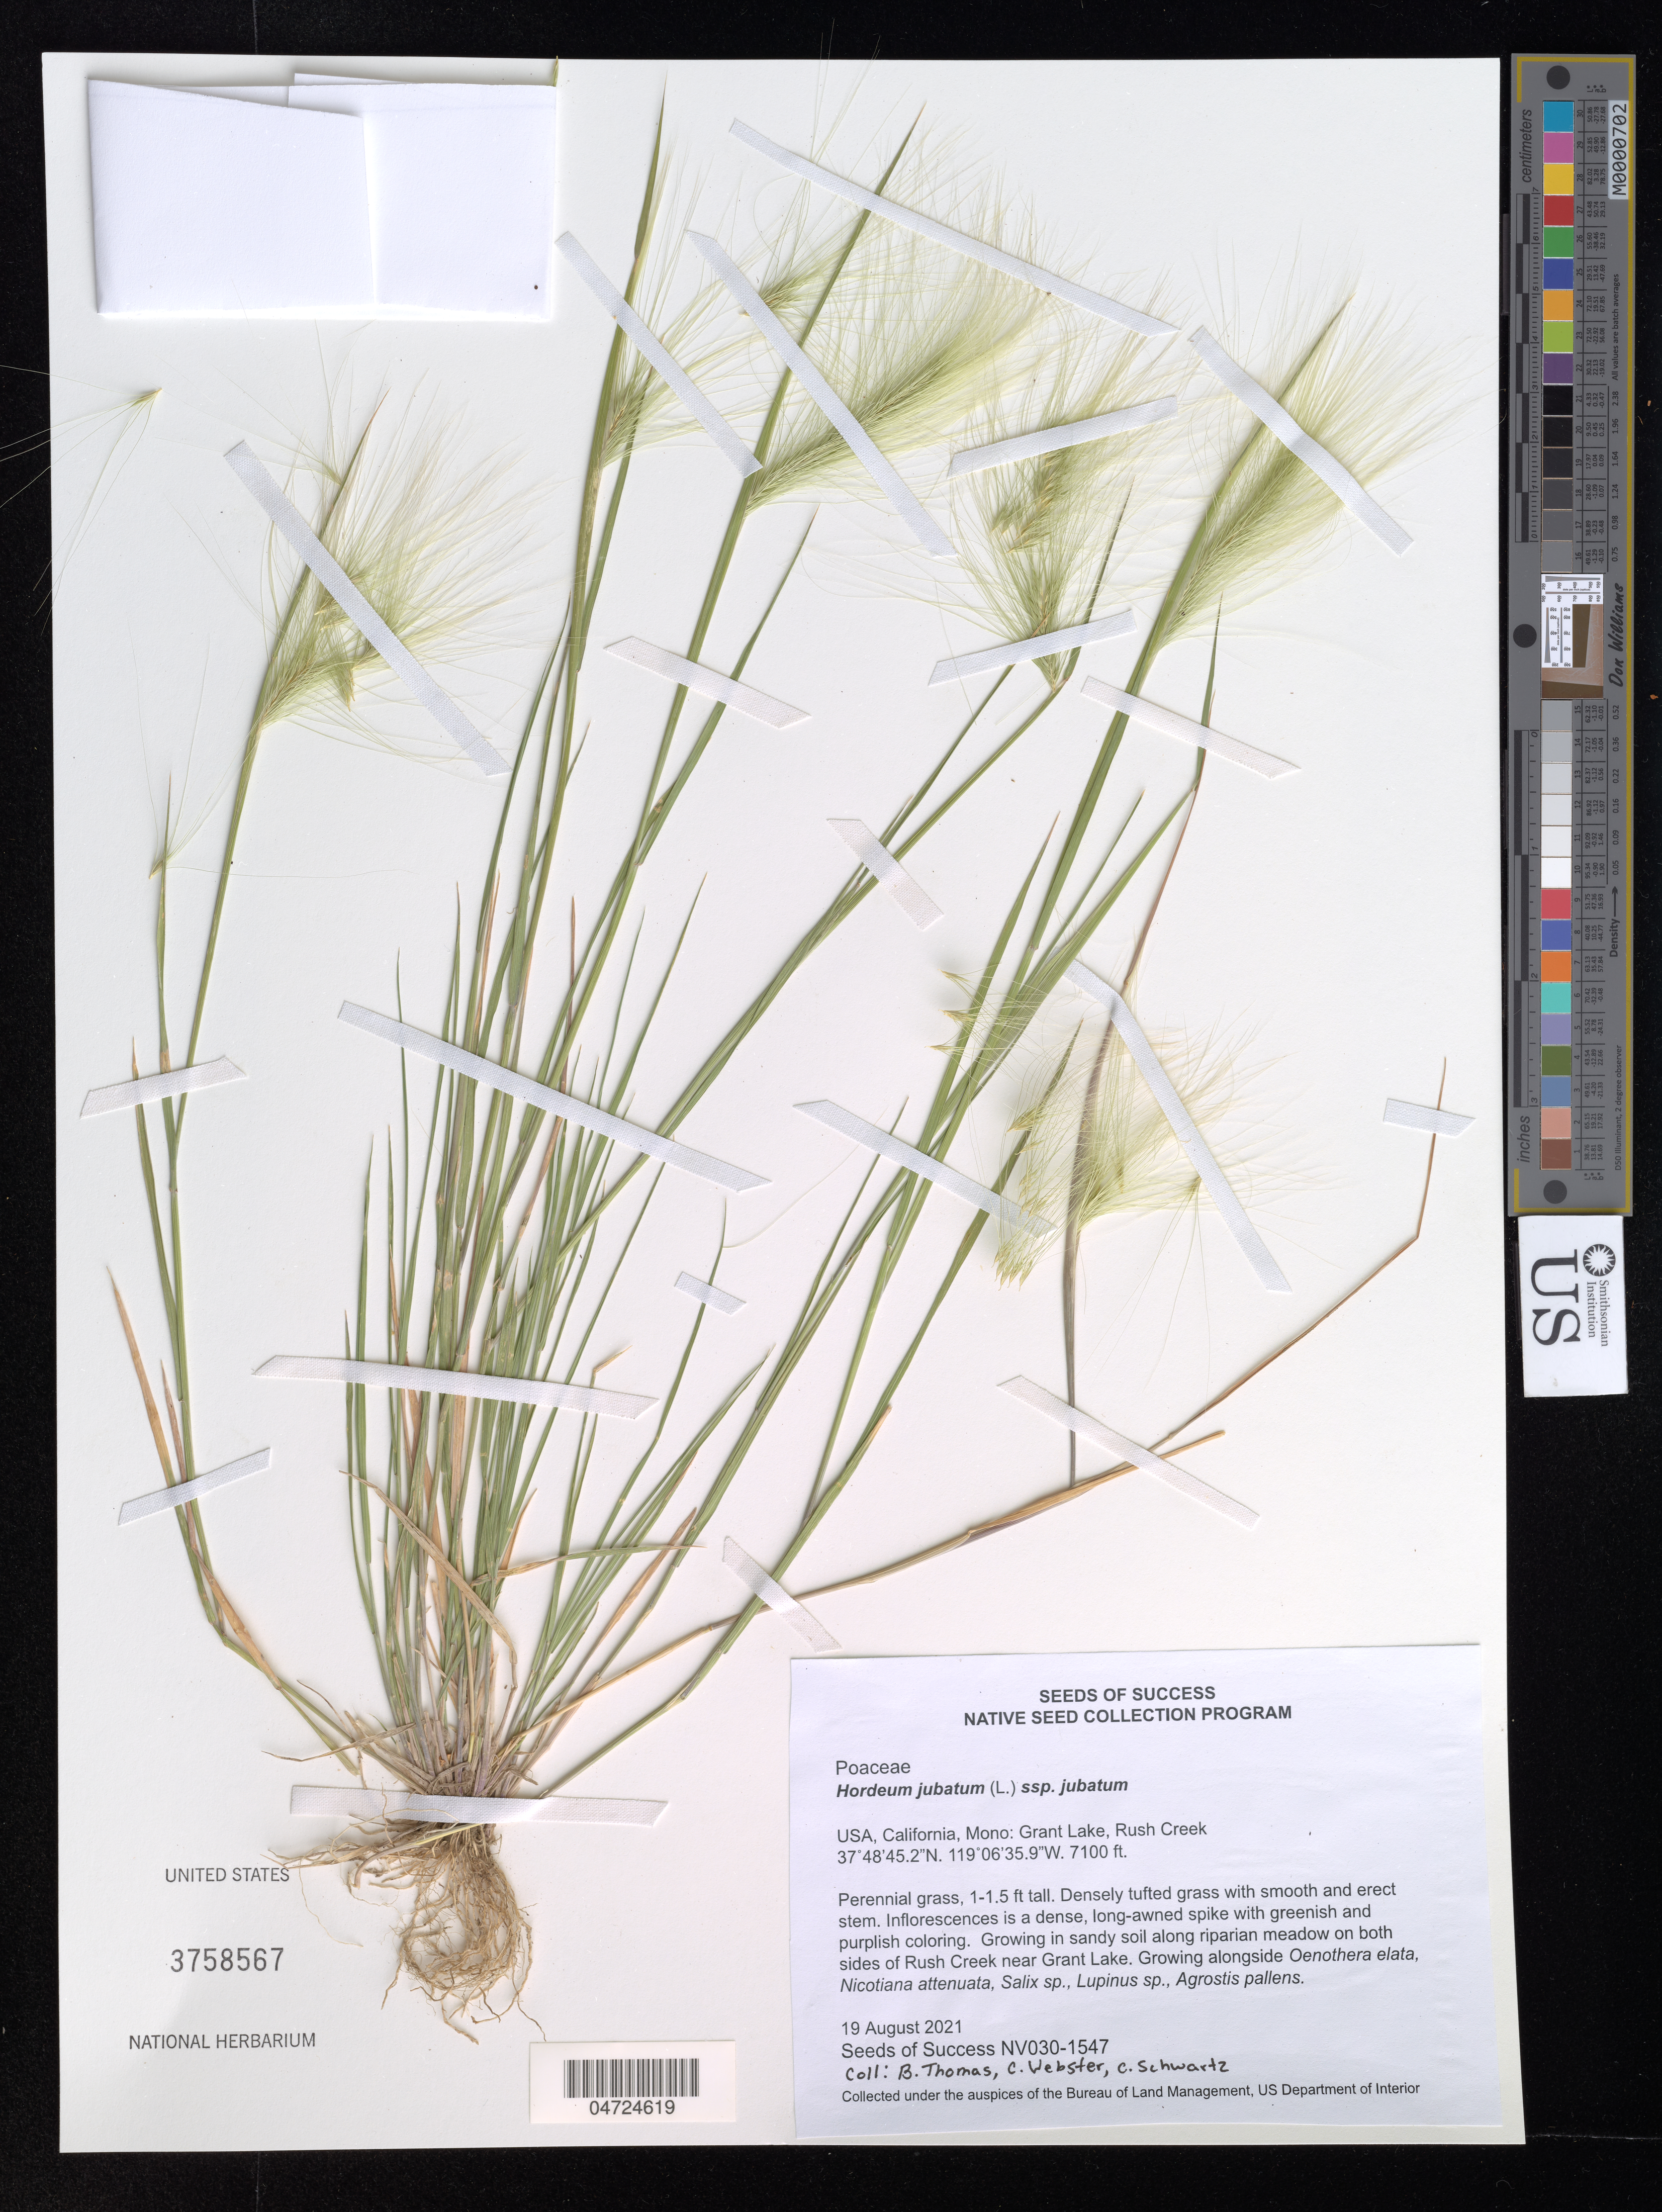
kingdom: Plantae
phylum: Tracheophyta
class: Liliopsida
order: Poales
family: Poaceae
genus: Hordeum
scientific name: Hordeum jubatum subsp. jubatum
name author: L.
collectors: B. Thomas, C. Webster & C. Schwartz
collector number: NV030-1547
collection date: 2021-08-19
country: United States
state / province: California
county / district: Mono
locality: Mono: Grant Lake, Rush Creek. Growing in sandy soil along riparian meadown on both sides of Rush Creek near Grant Lake.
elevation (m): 2164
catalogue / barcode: US 3758567